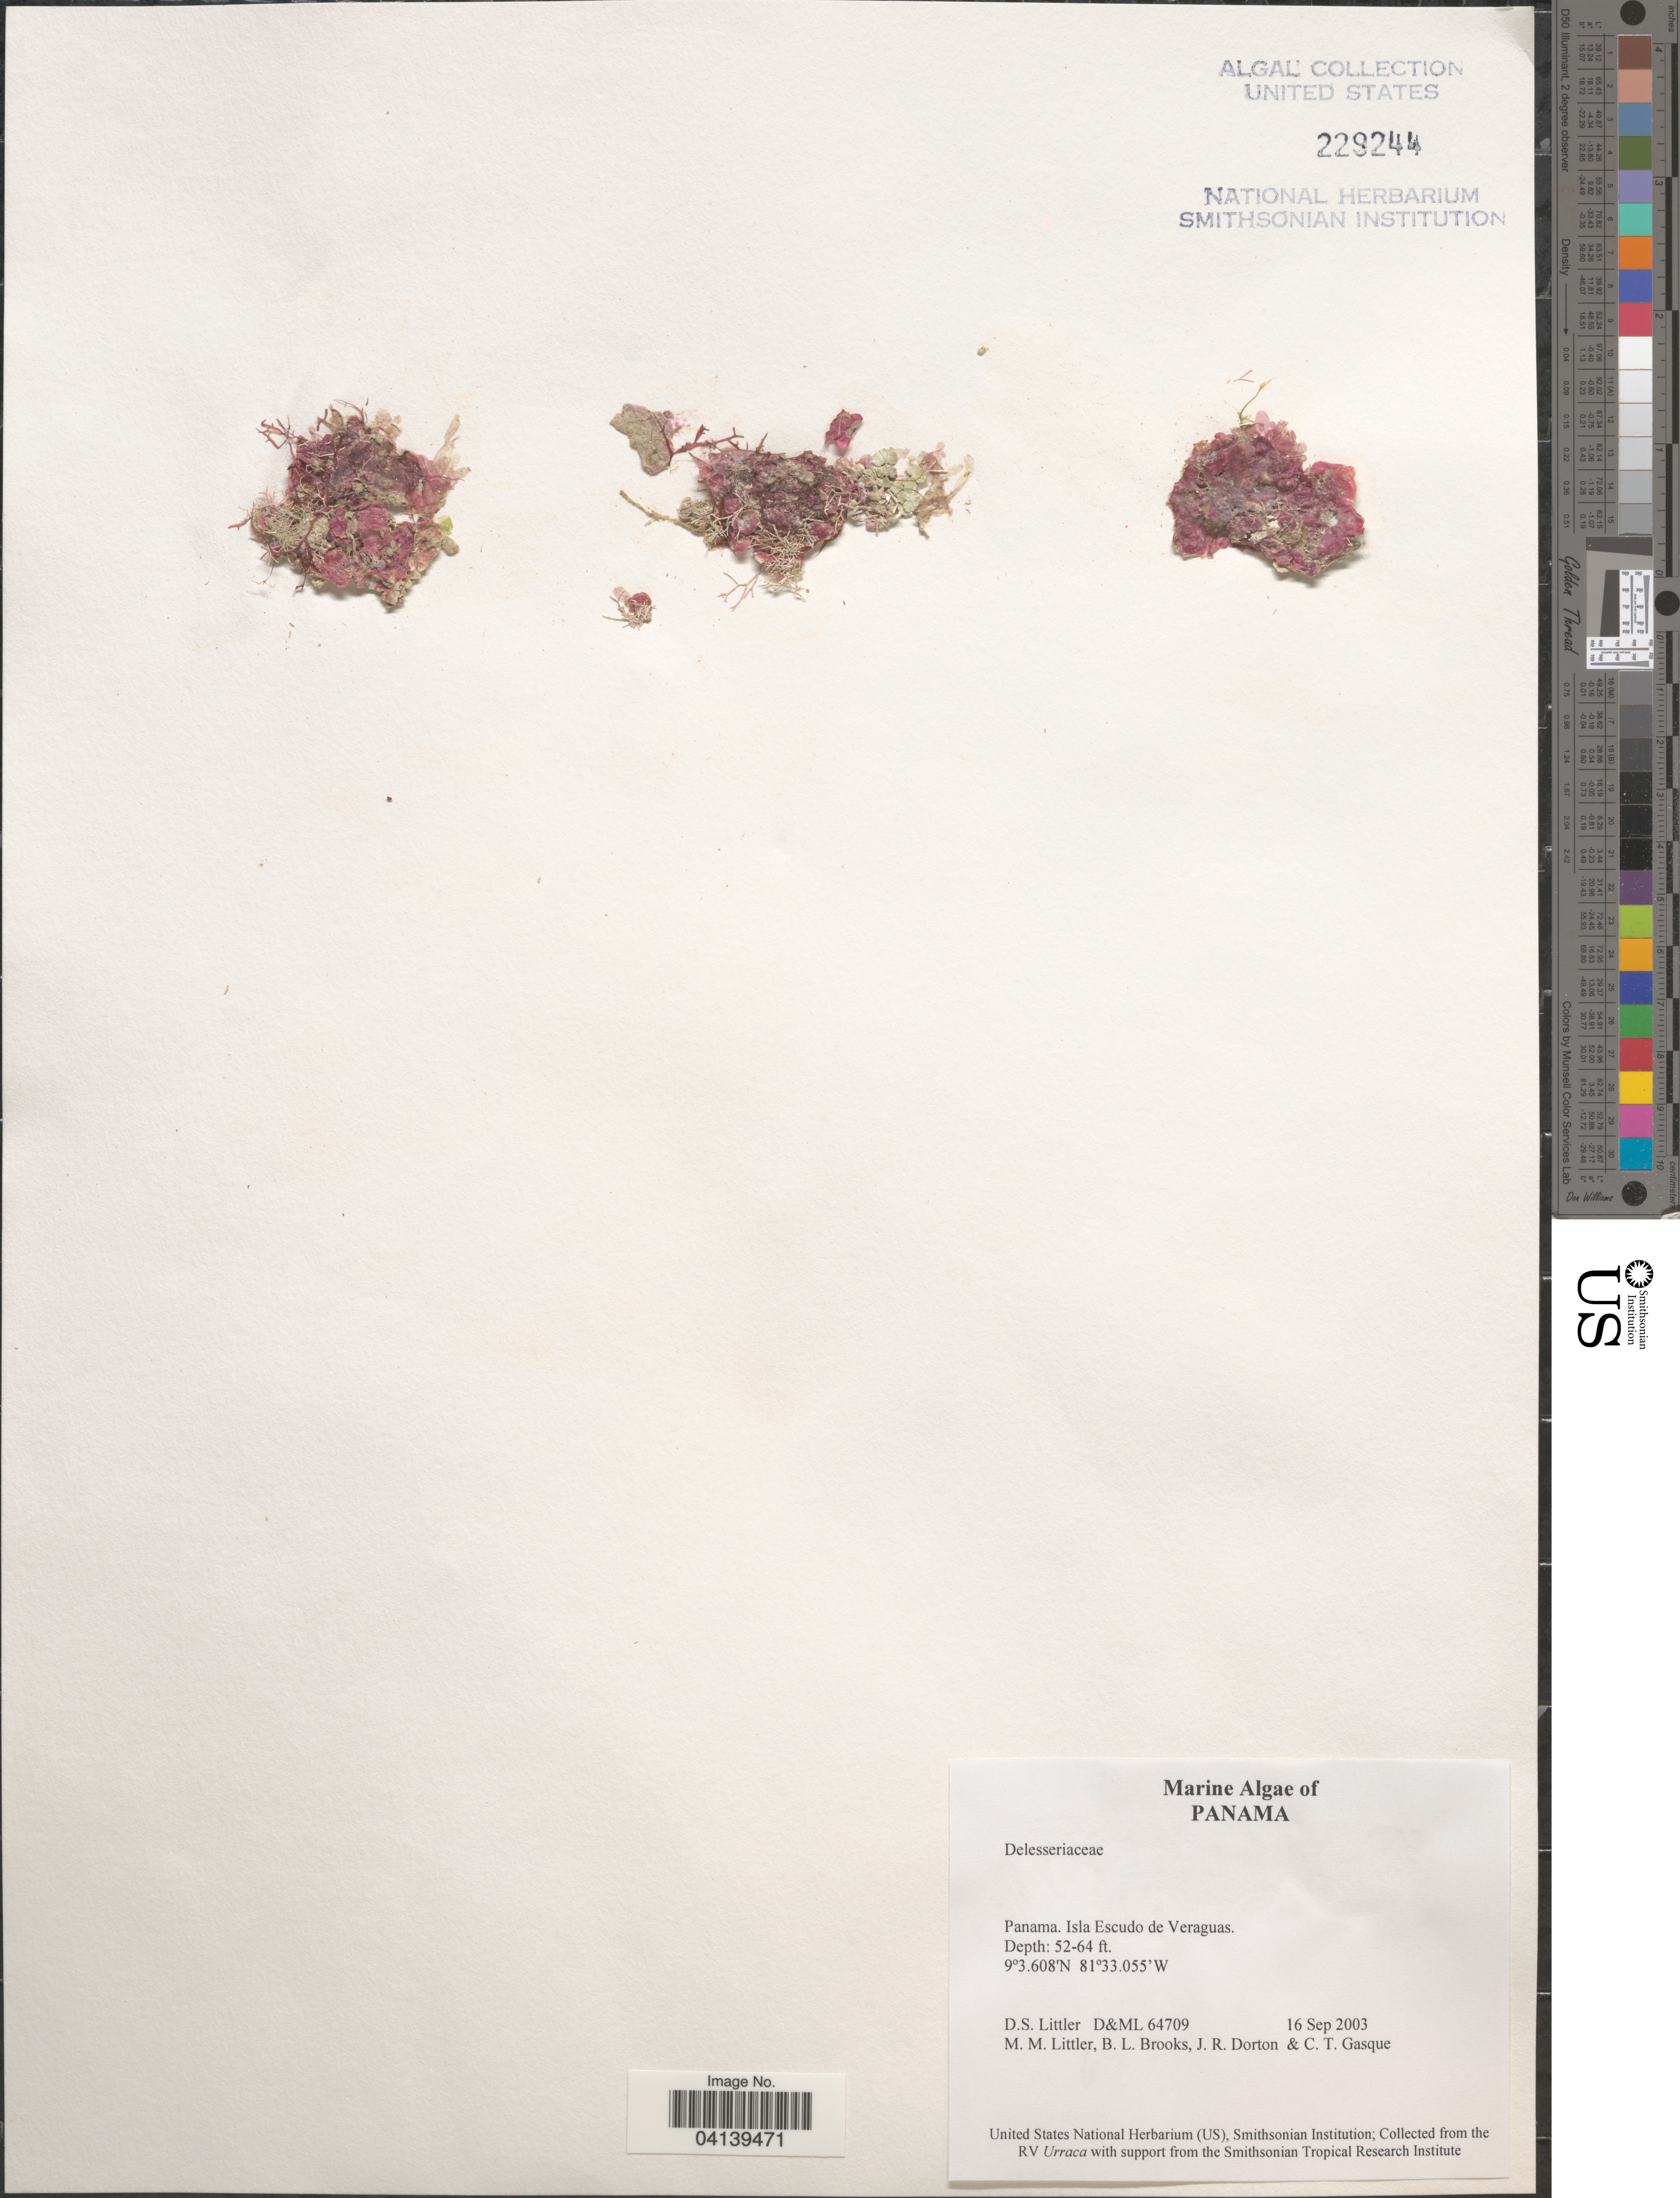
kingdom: Plantae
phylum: Rhodophyta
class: Florideophyceae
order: Ceramiales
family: Delesseriaceae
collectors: D. S. Littler, B. Brooks, J. Dorton & C. Gasque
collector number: D&ML64709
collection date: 2003-09-16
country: Panama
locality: Isla Escudo de Veraguas.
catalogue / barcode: US 229244